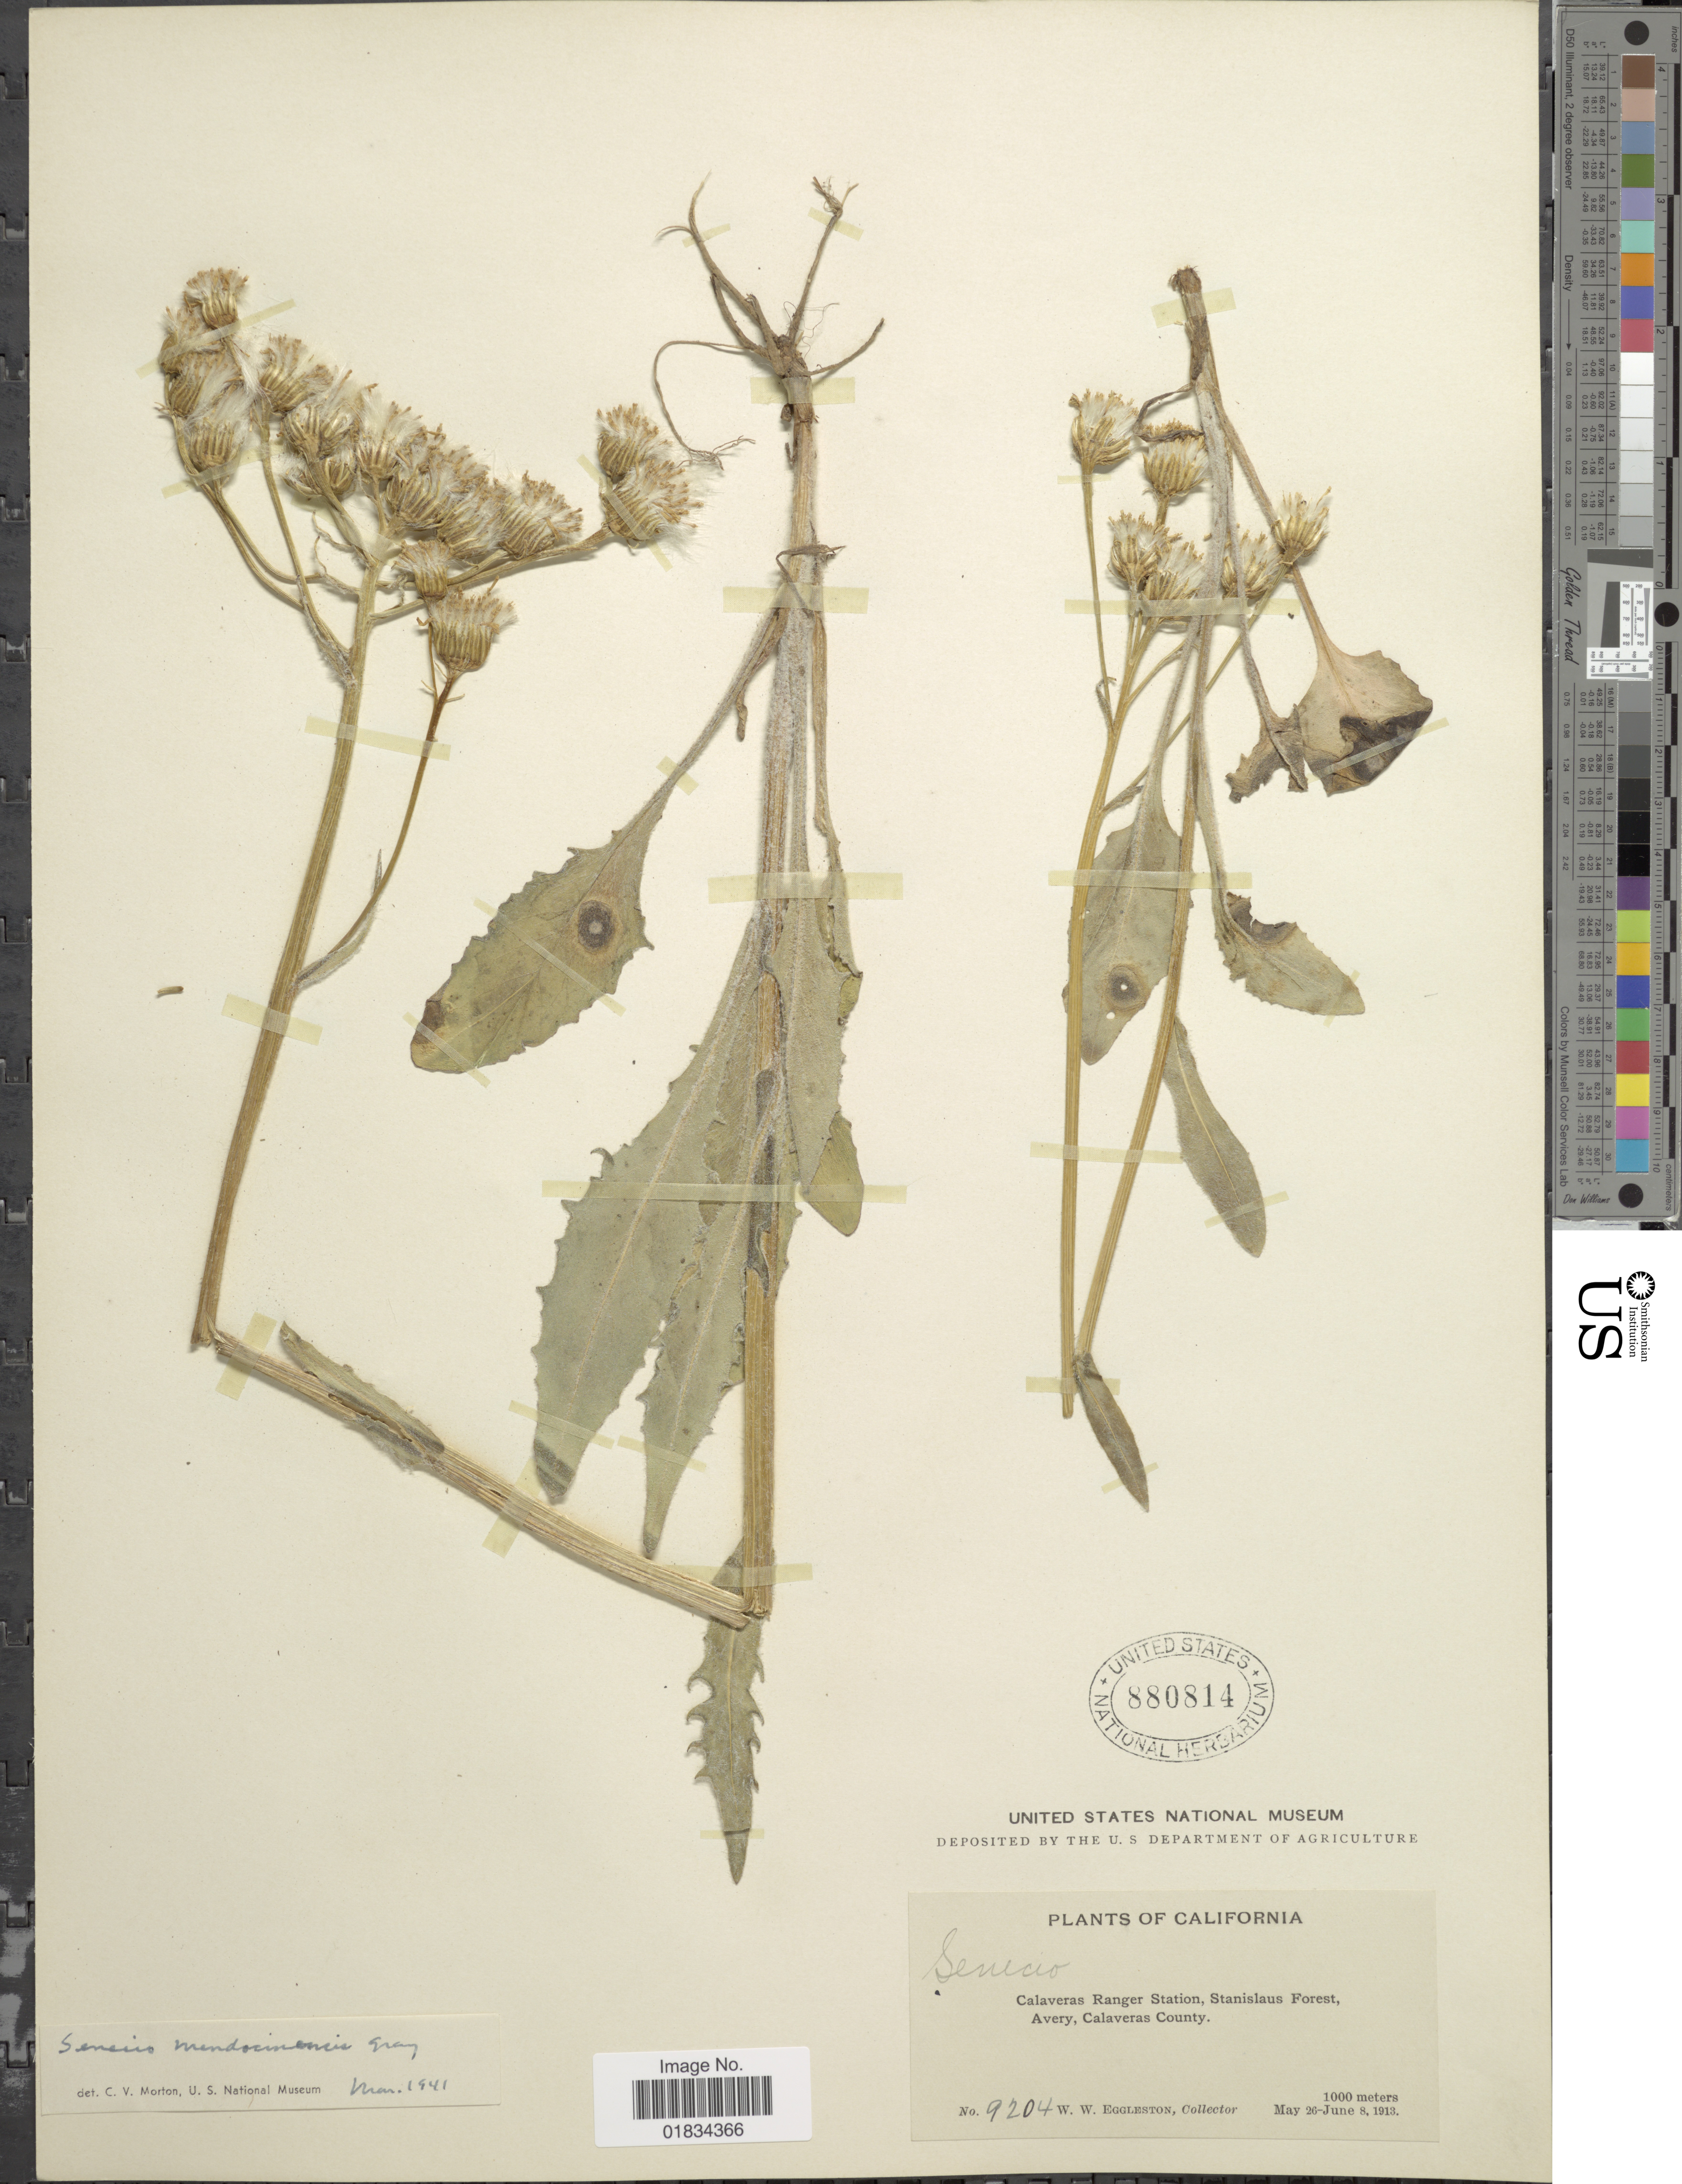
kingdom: Plantae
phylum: Tracheophyta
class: Magnoliopsida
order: Asterales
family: Asteraceae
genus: Senecio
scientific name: Senecio integerrimus var. major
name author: (A. Gray) Cronq.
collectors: W. W. Eggleston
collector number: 9204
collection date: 1913-05-26/1913-06-08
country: United States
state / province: California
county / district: Calaveras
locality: Calaveras Ranger Station, Stanislaus Forest, Avery, Calaveras County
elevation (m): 1000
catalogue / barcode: US 880814